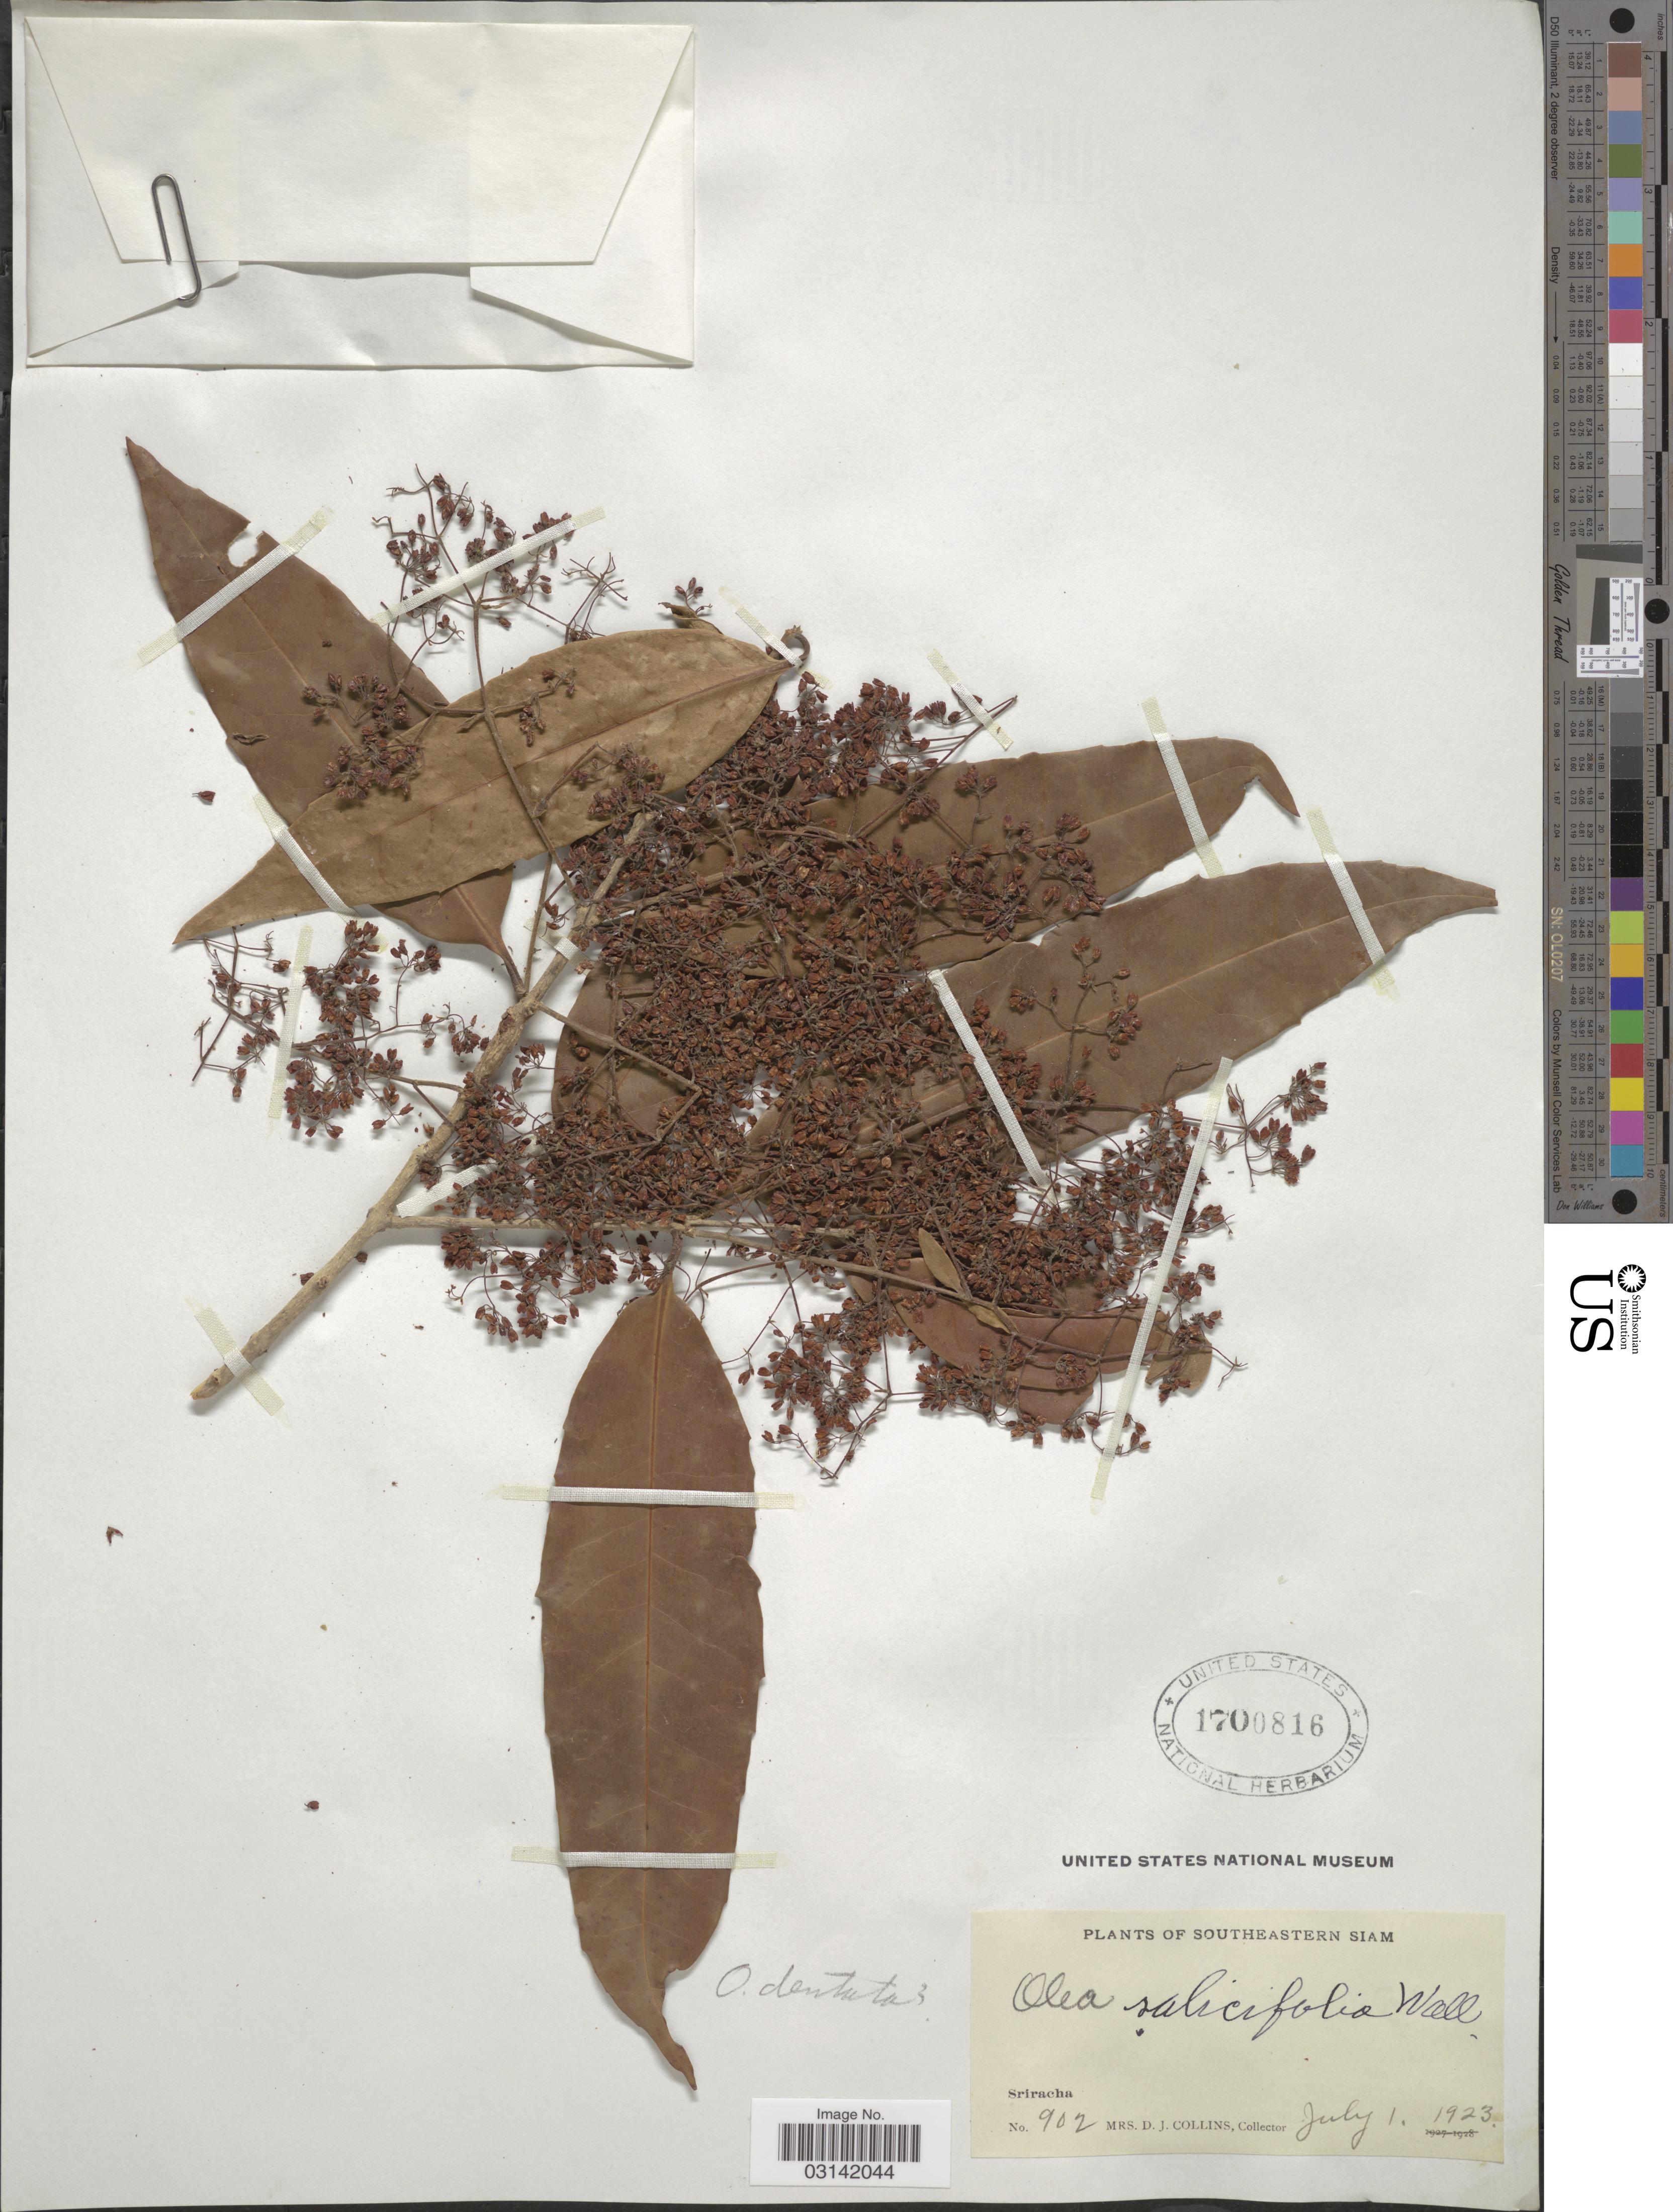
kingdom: Plantae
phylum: Tracheophyta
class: Magnoliopsida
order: Lamiales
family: Oleaceae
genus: Tetrapilus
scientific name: Tetrapilus salicifolius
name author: (Wall. ex G. Don) de Juana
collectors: Mrs. D. J. Collins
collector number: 902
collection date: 1923-07-01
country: Thailand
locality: Southeastern Siam, Sriracha.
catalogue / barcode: US 1700816